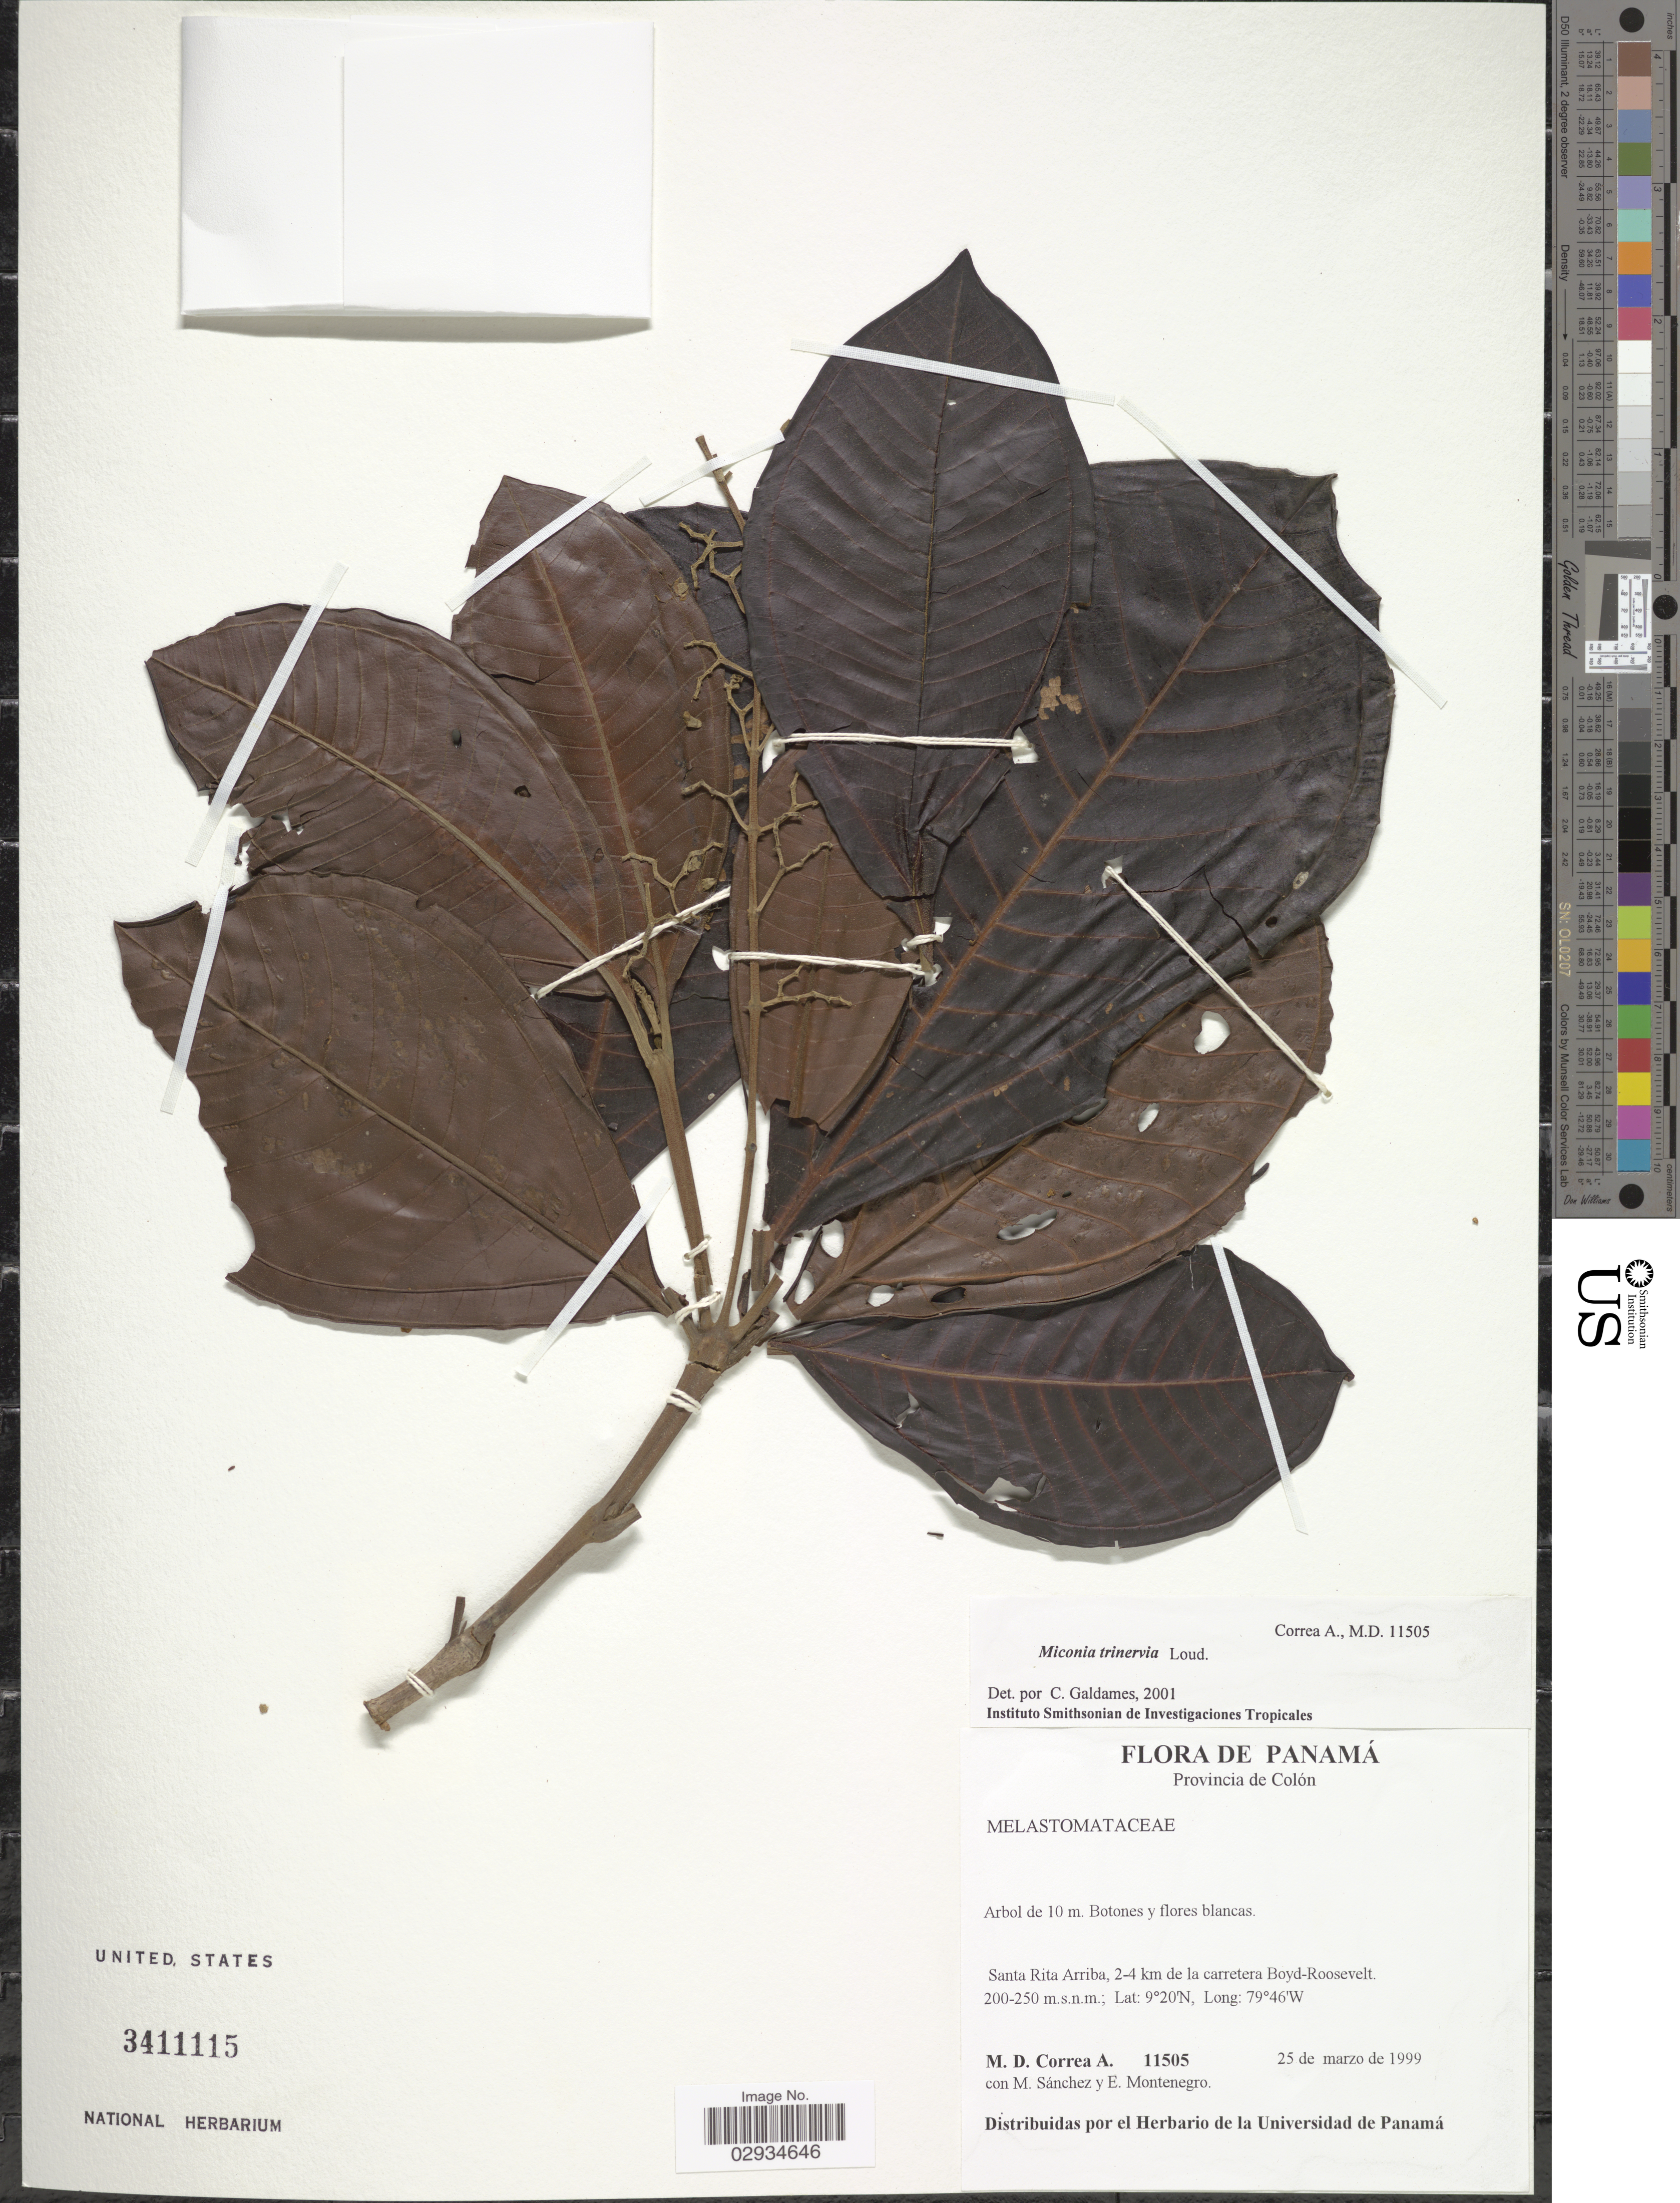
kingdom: Plantae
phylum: Tracheophyta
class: Magnoliopsida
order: Myrtales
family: Melastomataceae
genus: Miconia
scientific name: Miconia trinervia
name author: (Sw.) D. Don ex Loudon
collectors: M. D. Corrêa-A., M. Sánchez & E. Montenegro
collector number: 11505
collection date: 1999-03-25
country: Panama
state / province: Colón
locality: Santa Rita Arriba, 2-4 km de la carretera Boyd-Roosevelt.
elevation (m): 200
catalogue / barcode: US 3411115